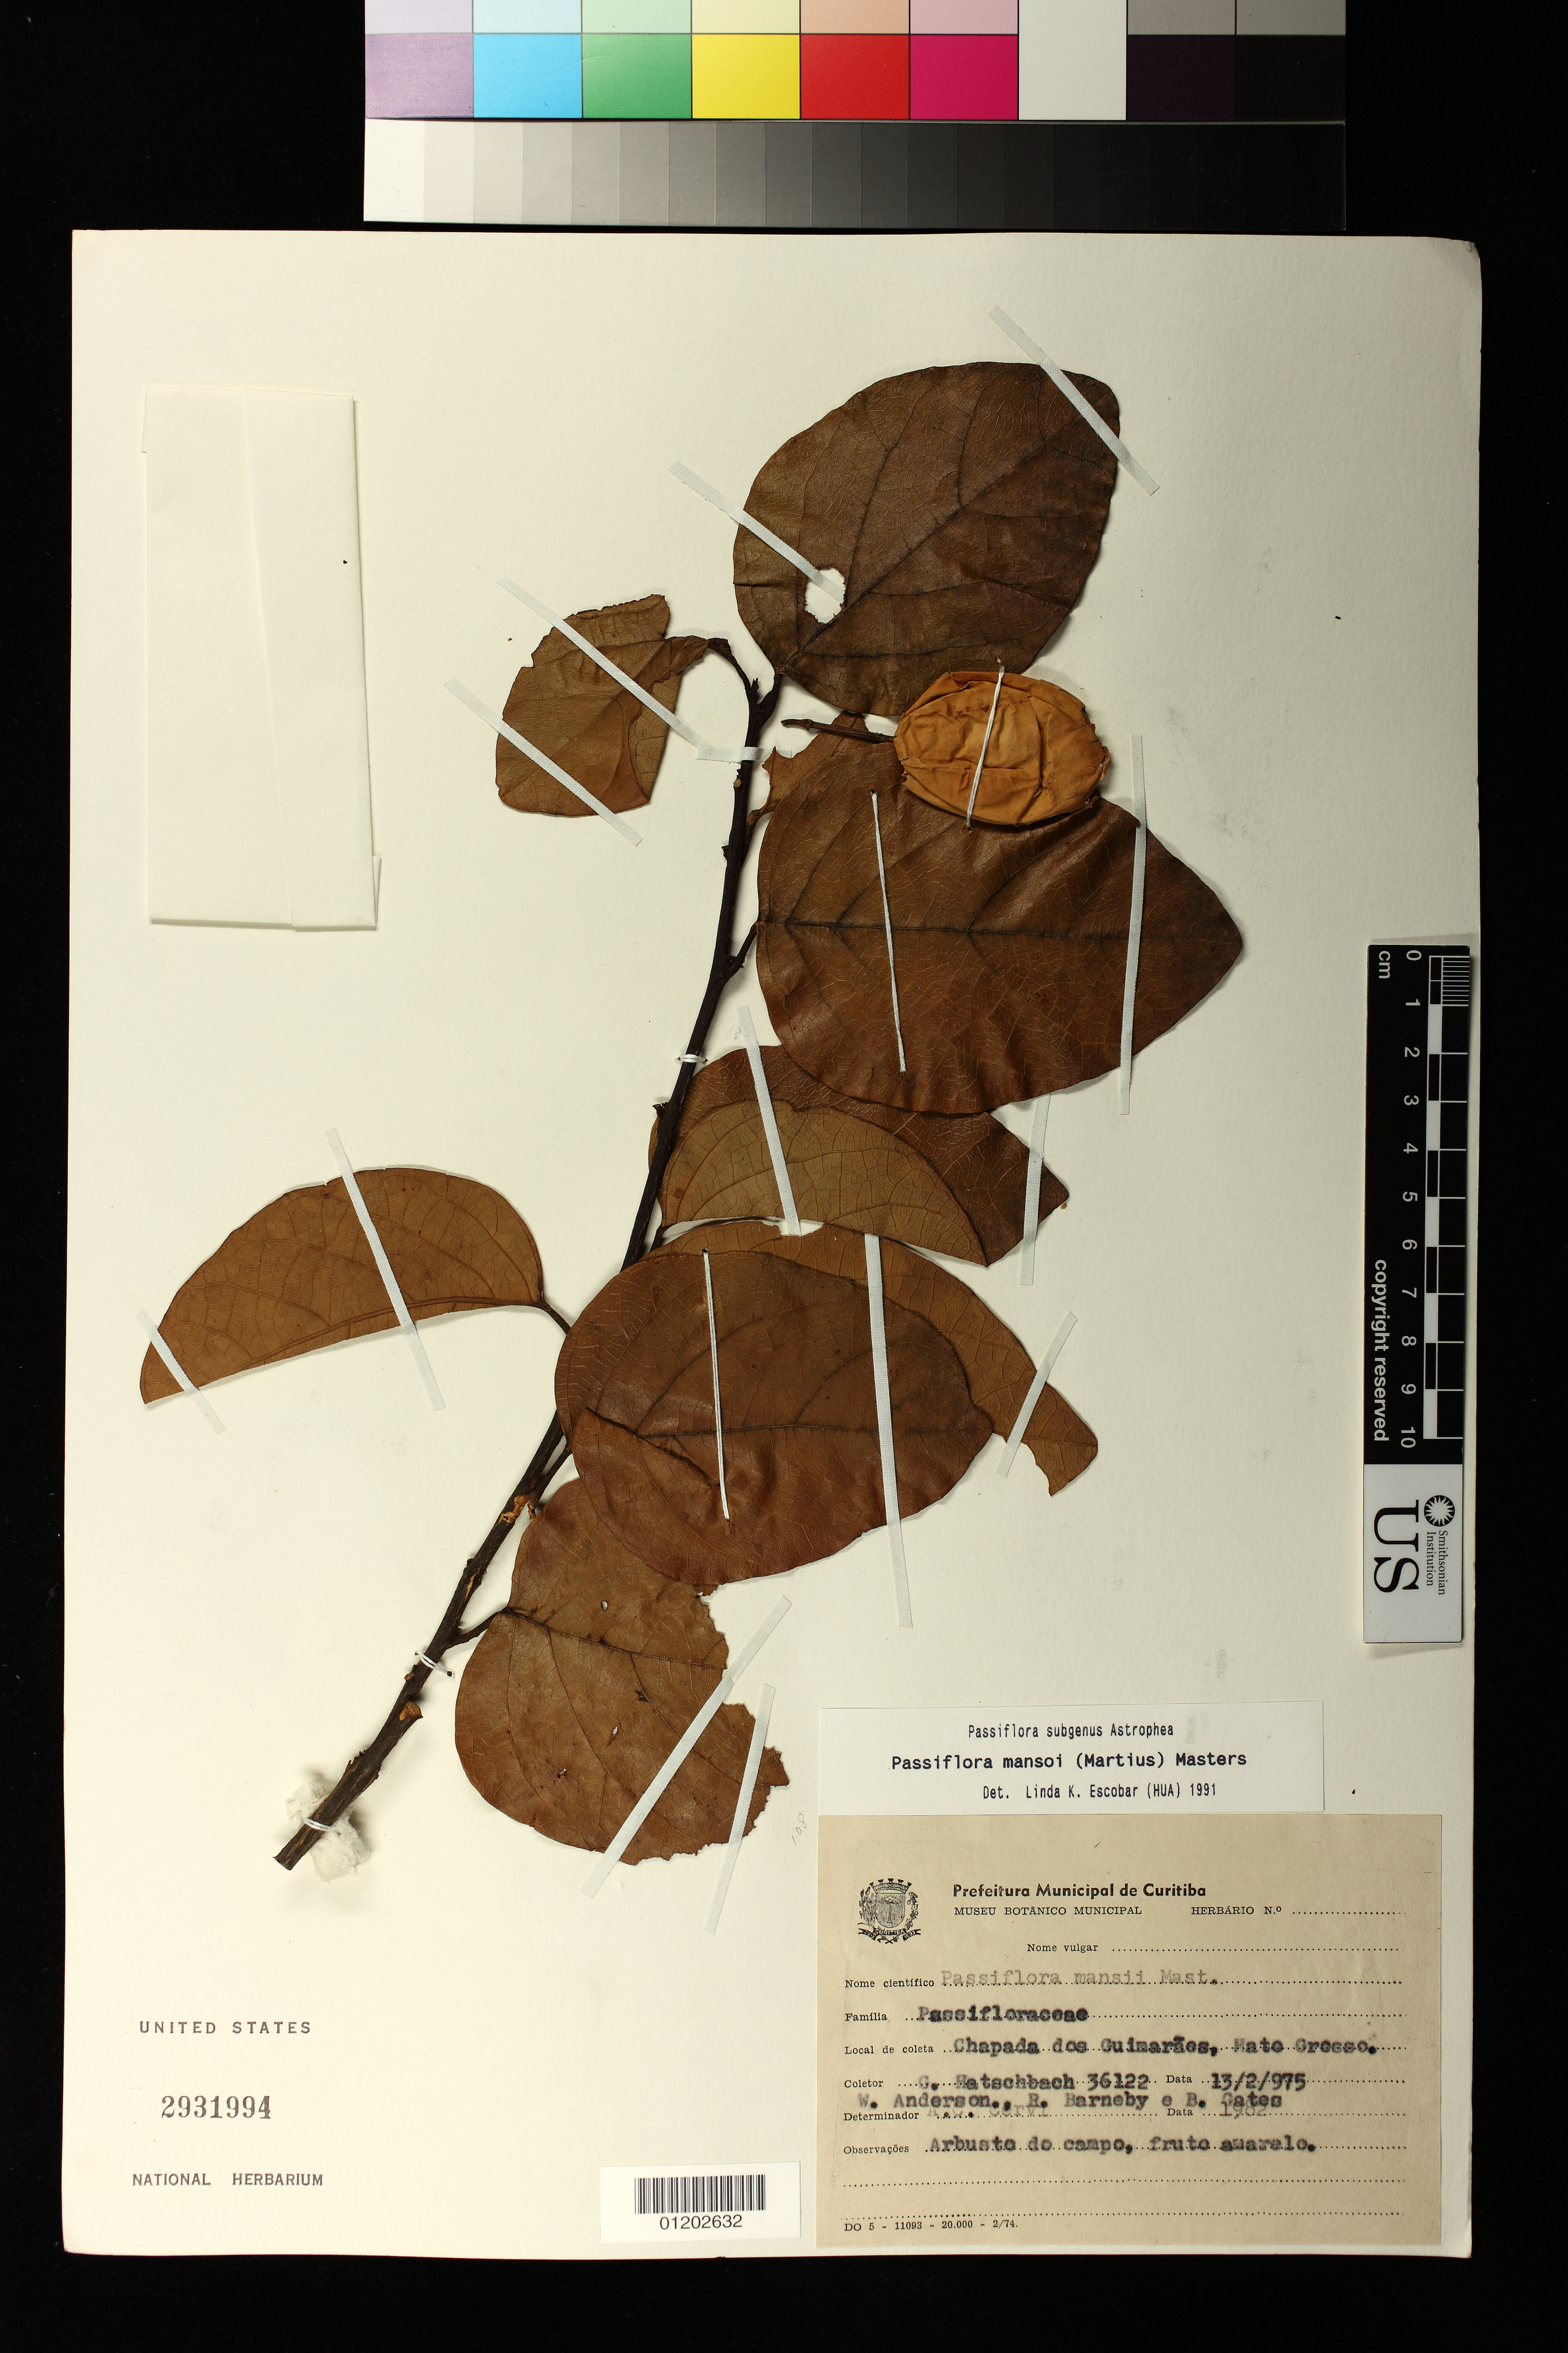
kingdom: Plantae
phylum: Tracheophyta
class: Magnoliopsida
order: Malpighiales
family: Passifloraceae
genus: Passiflora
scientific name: Passiflora mansoi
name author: (Mart.) Mast.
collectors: G. Hatschbach, W. Anderson & R. C. Barneby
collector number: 36122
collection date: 1975-02-13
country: Brazil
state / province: Mato Grosso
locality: Chapada dos Cuimaraes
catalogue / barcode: US 2931994